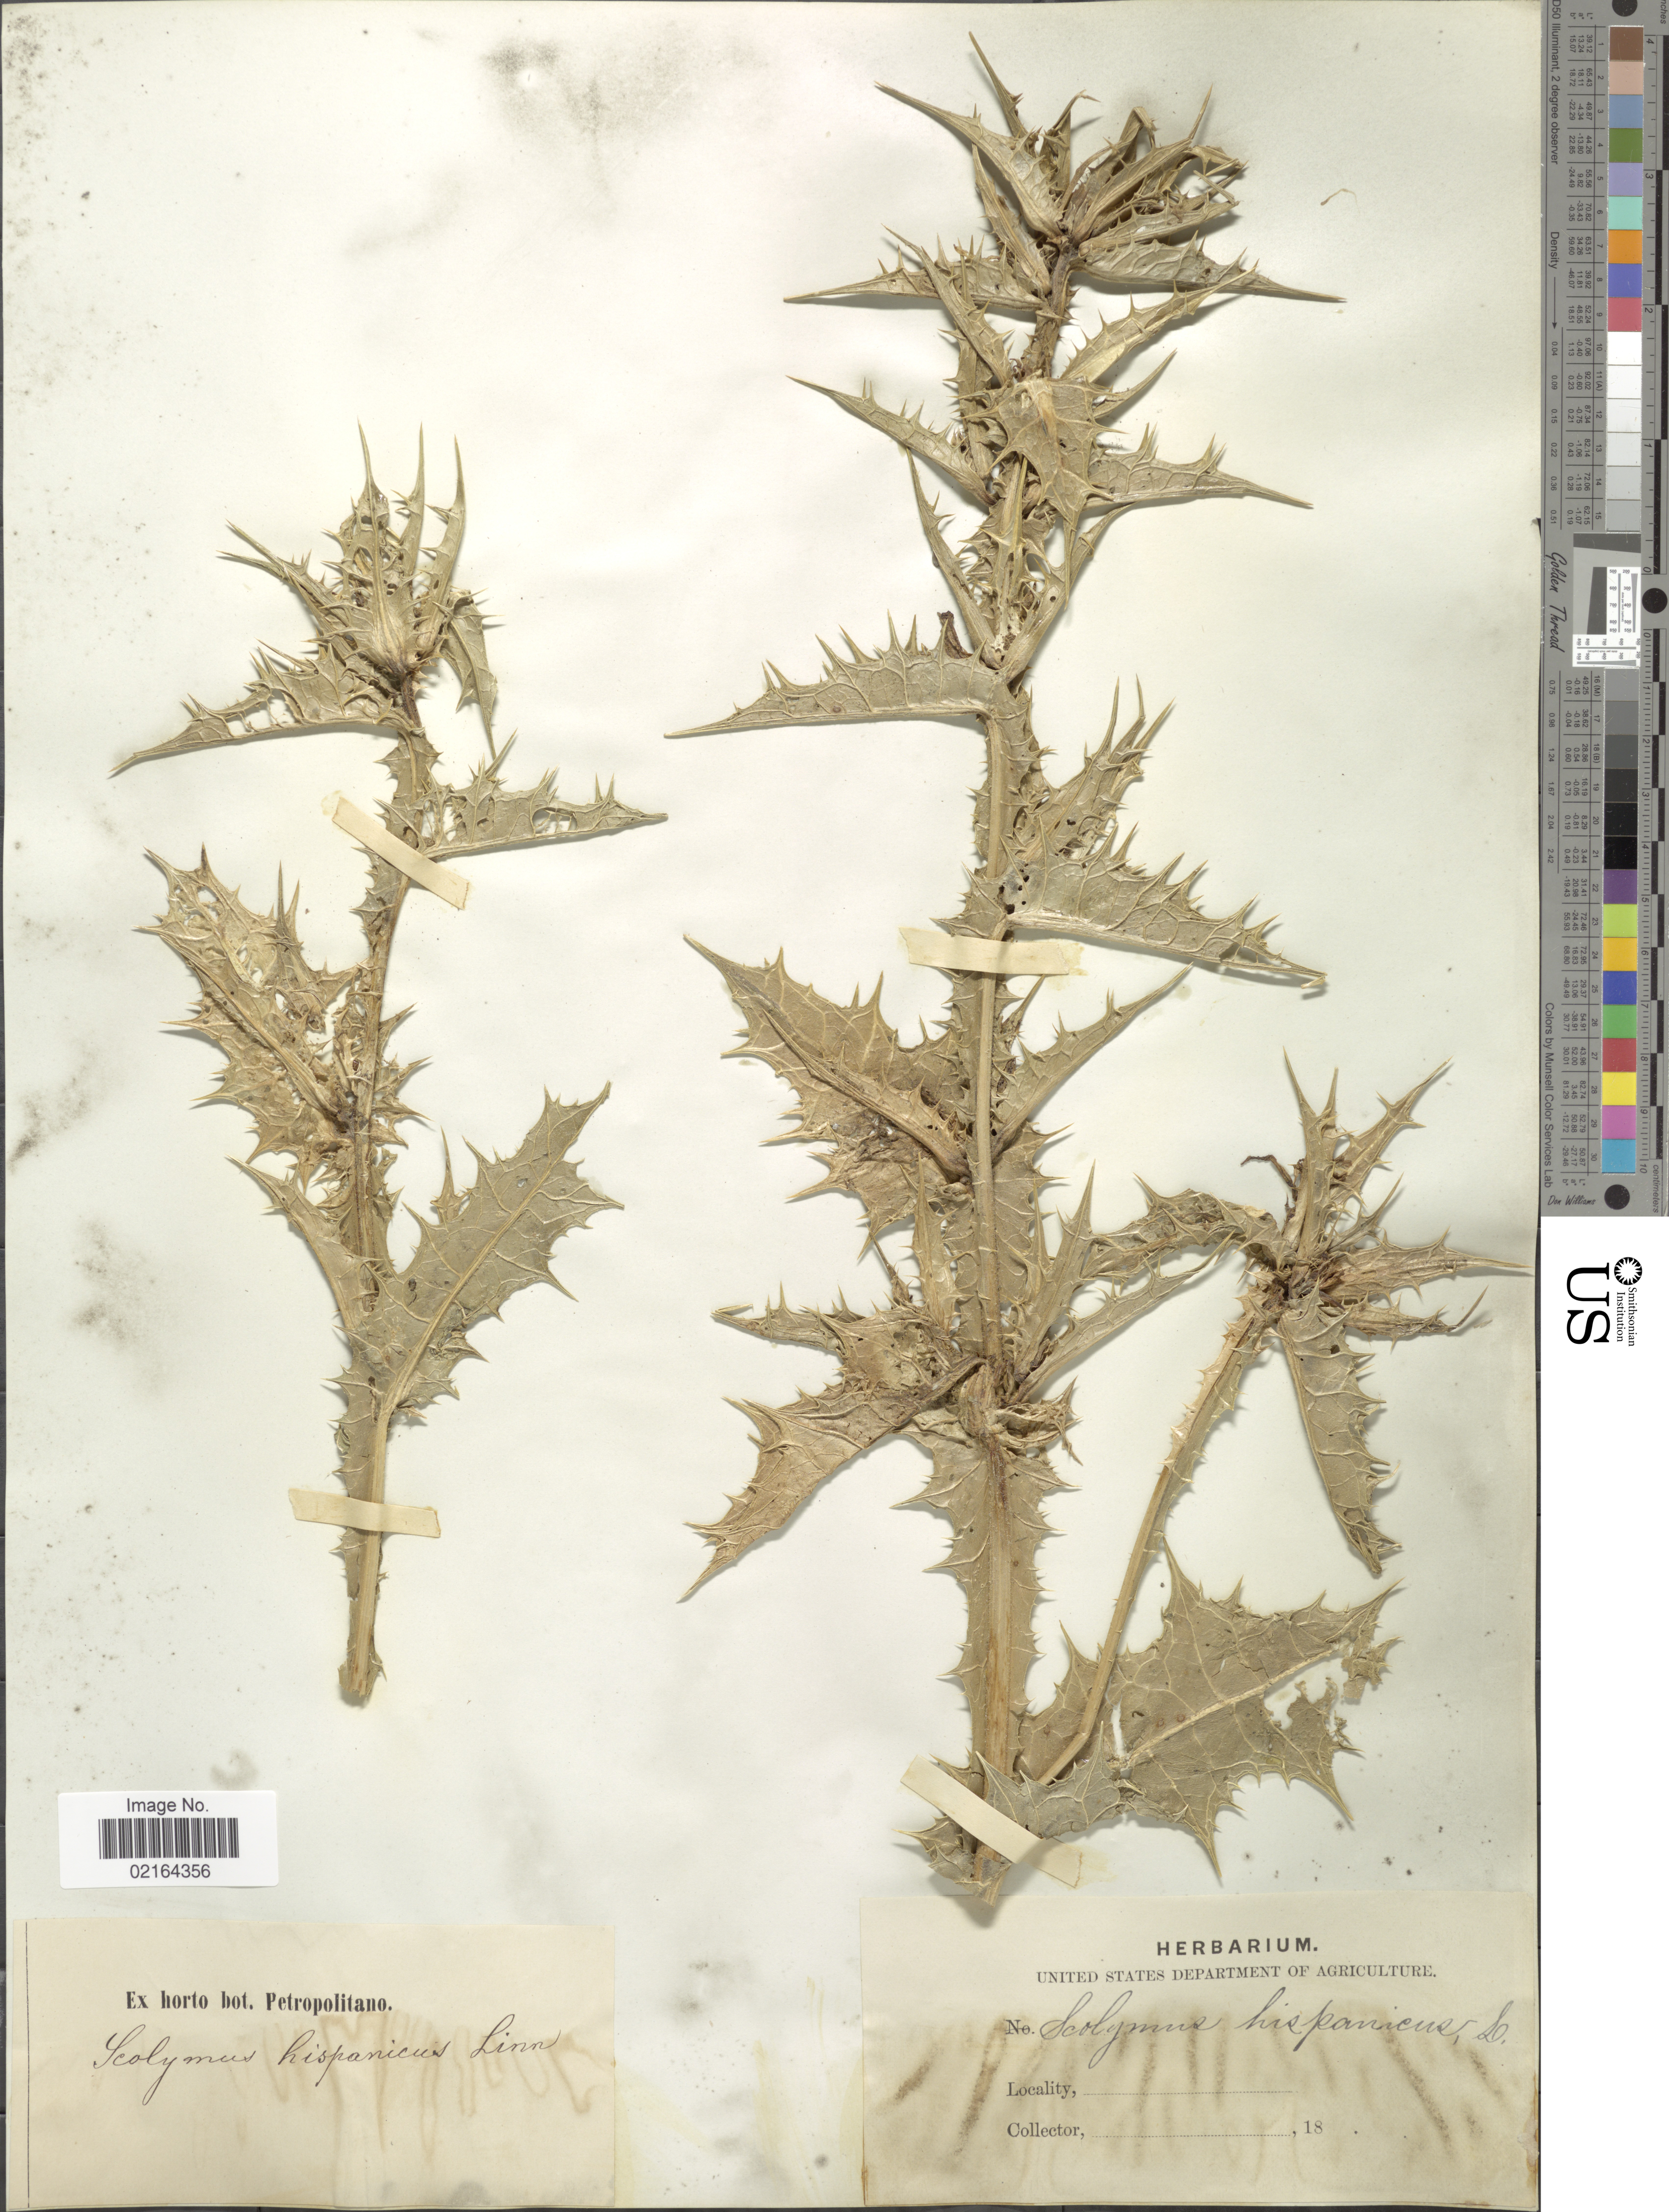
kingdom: Plantae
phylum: Tracheophyta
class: Magnoliopsida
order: Asterales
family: Asteraceae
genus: Scolymus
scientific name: Scolymus hispanicus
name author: L.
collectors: ex Horto Bot. Petropolitano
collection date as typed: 18